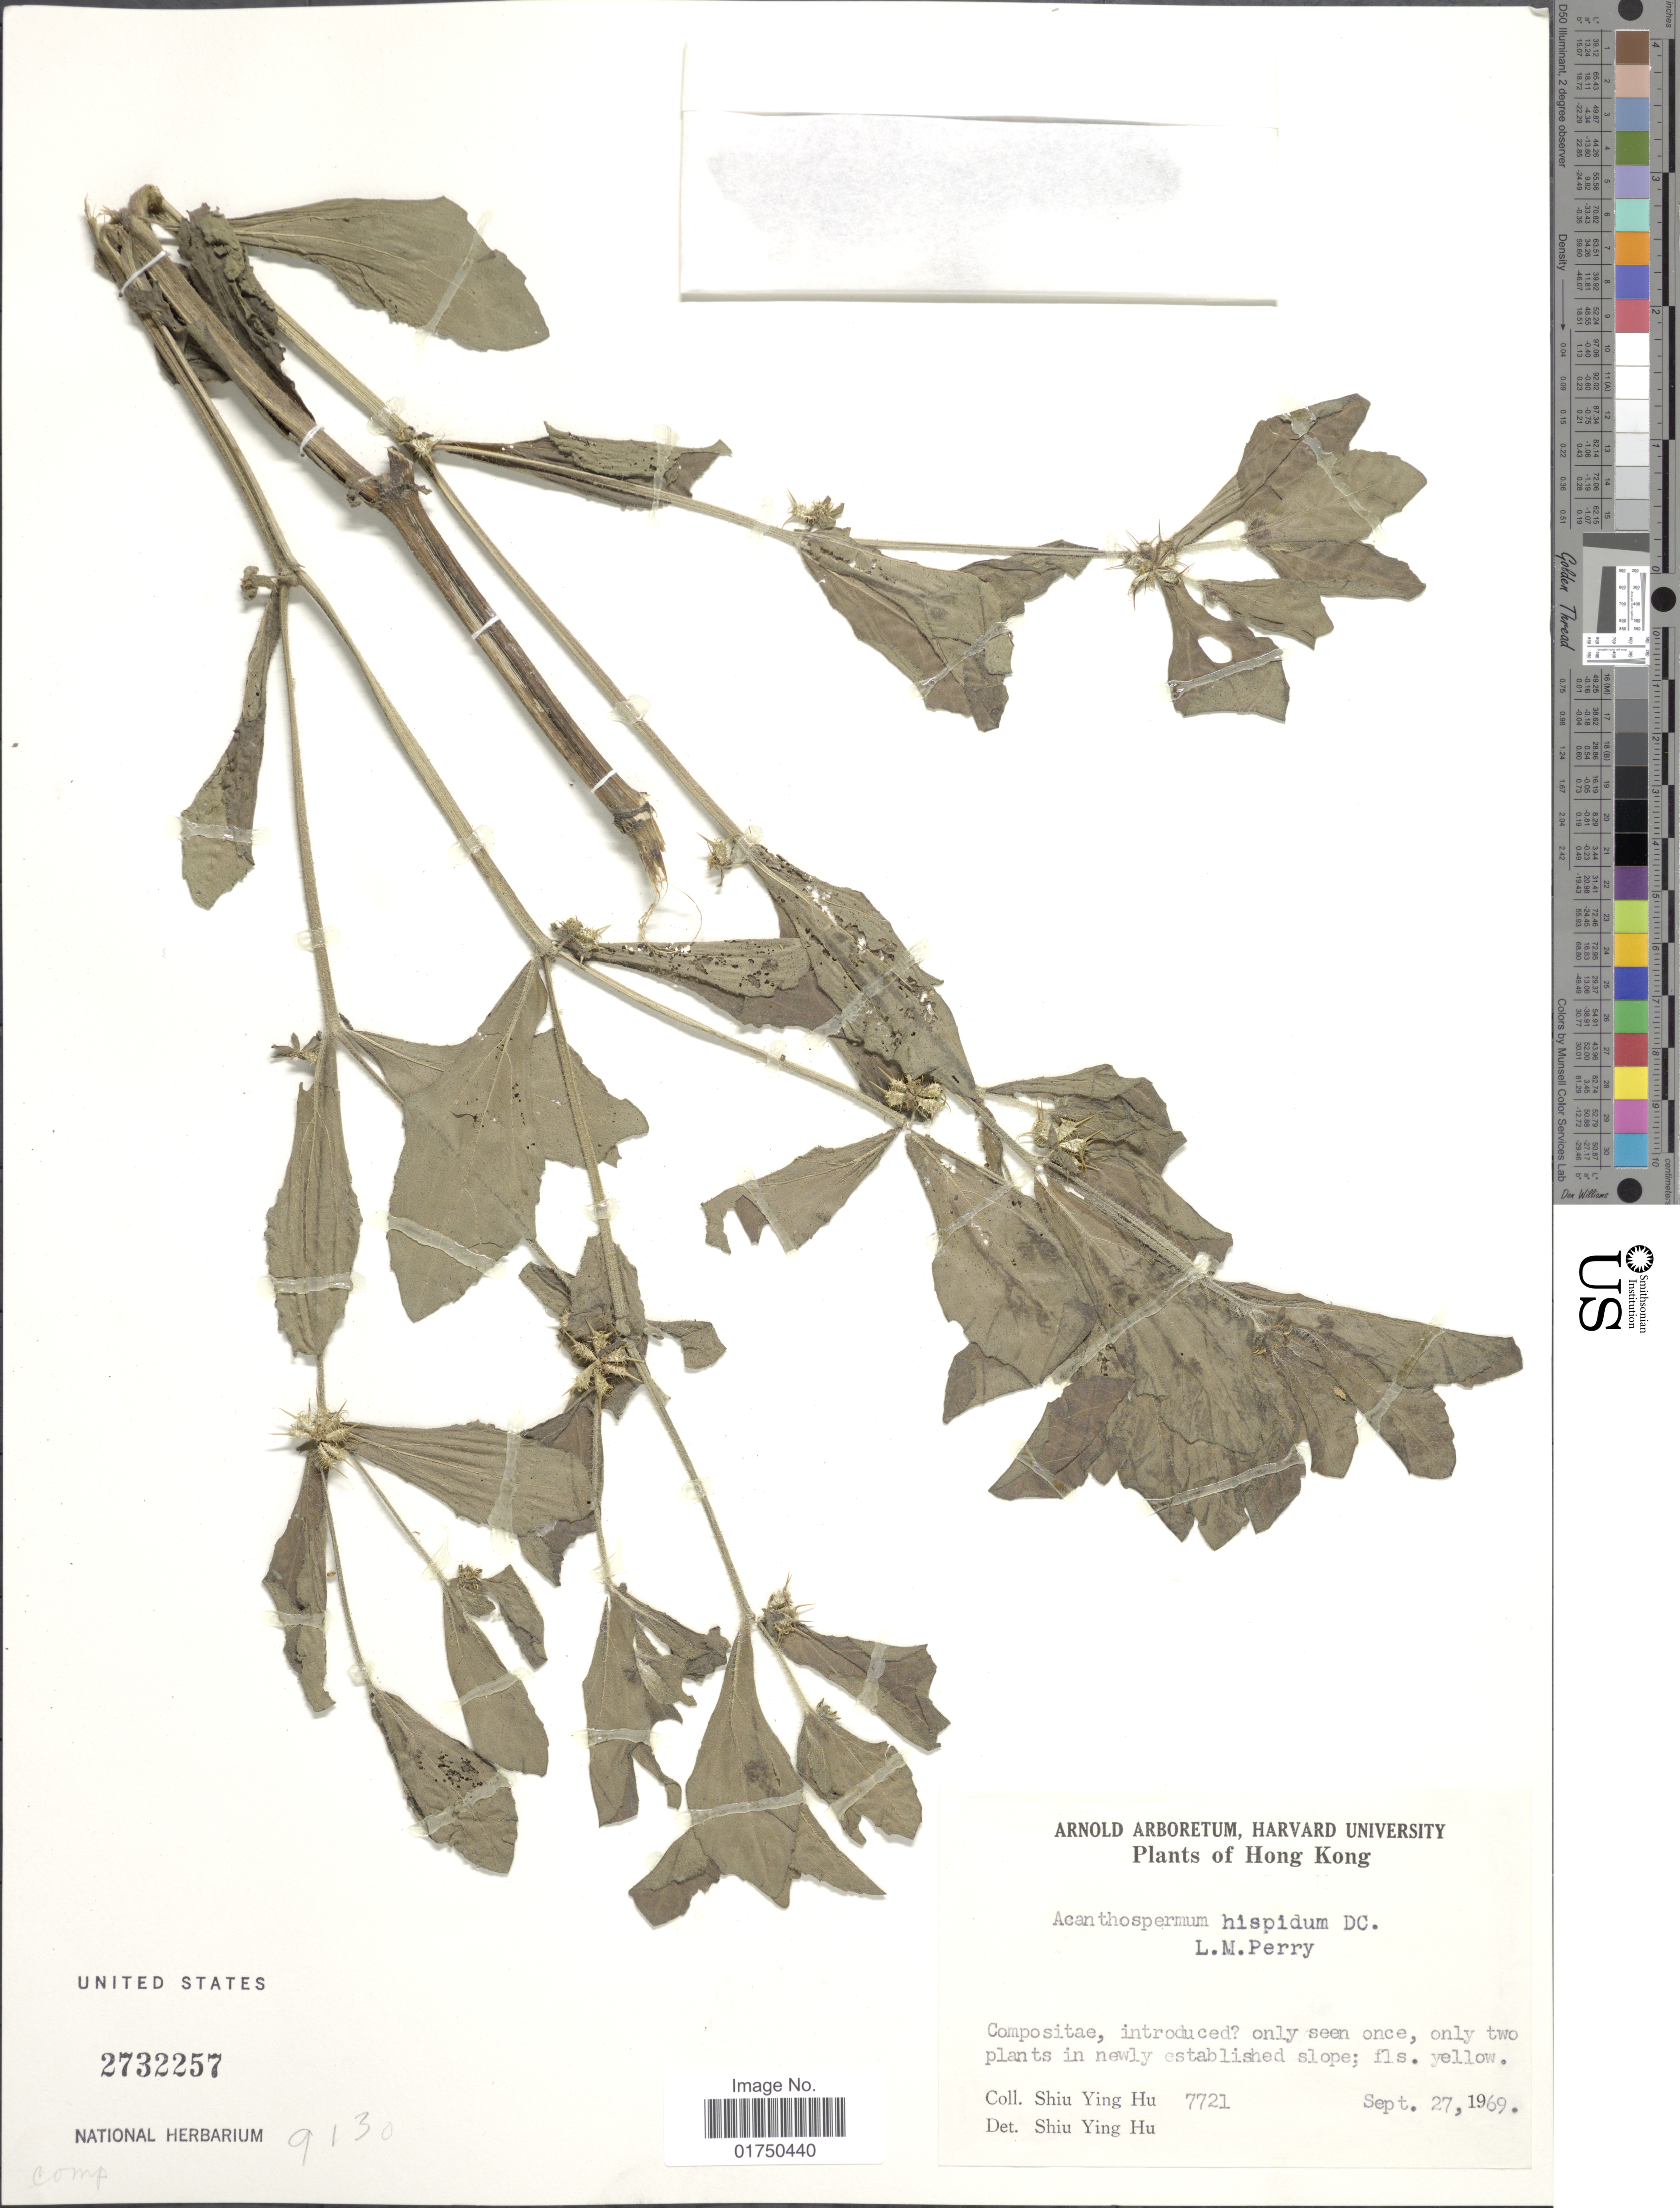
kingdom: Plantae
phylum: Tracheophyta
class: Magnoliopsida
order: Asterales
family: Asteraceae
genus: Acanthospermum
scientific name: Acanthospermum hispidum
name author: DC.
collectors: S. Y. Hu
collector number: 7721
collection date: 1969-09-27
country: China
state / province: Hong Kong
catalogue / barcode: US 2732257